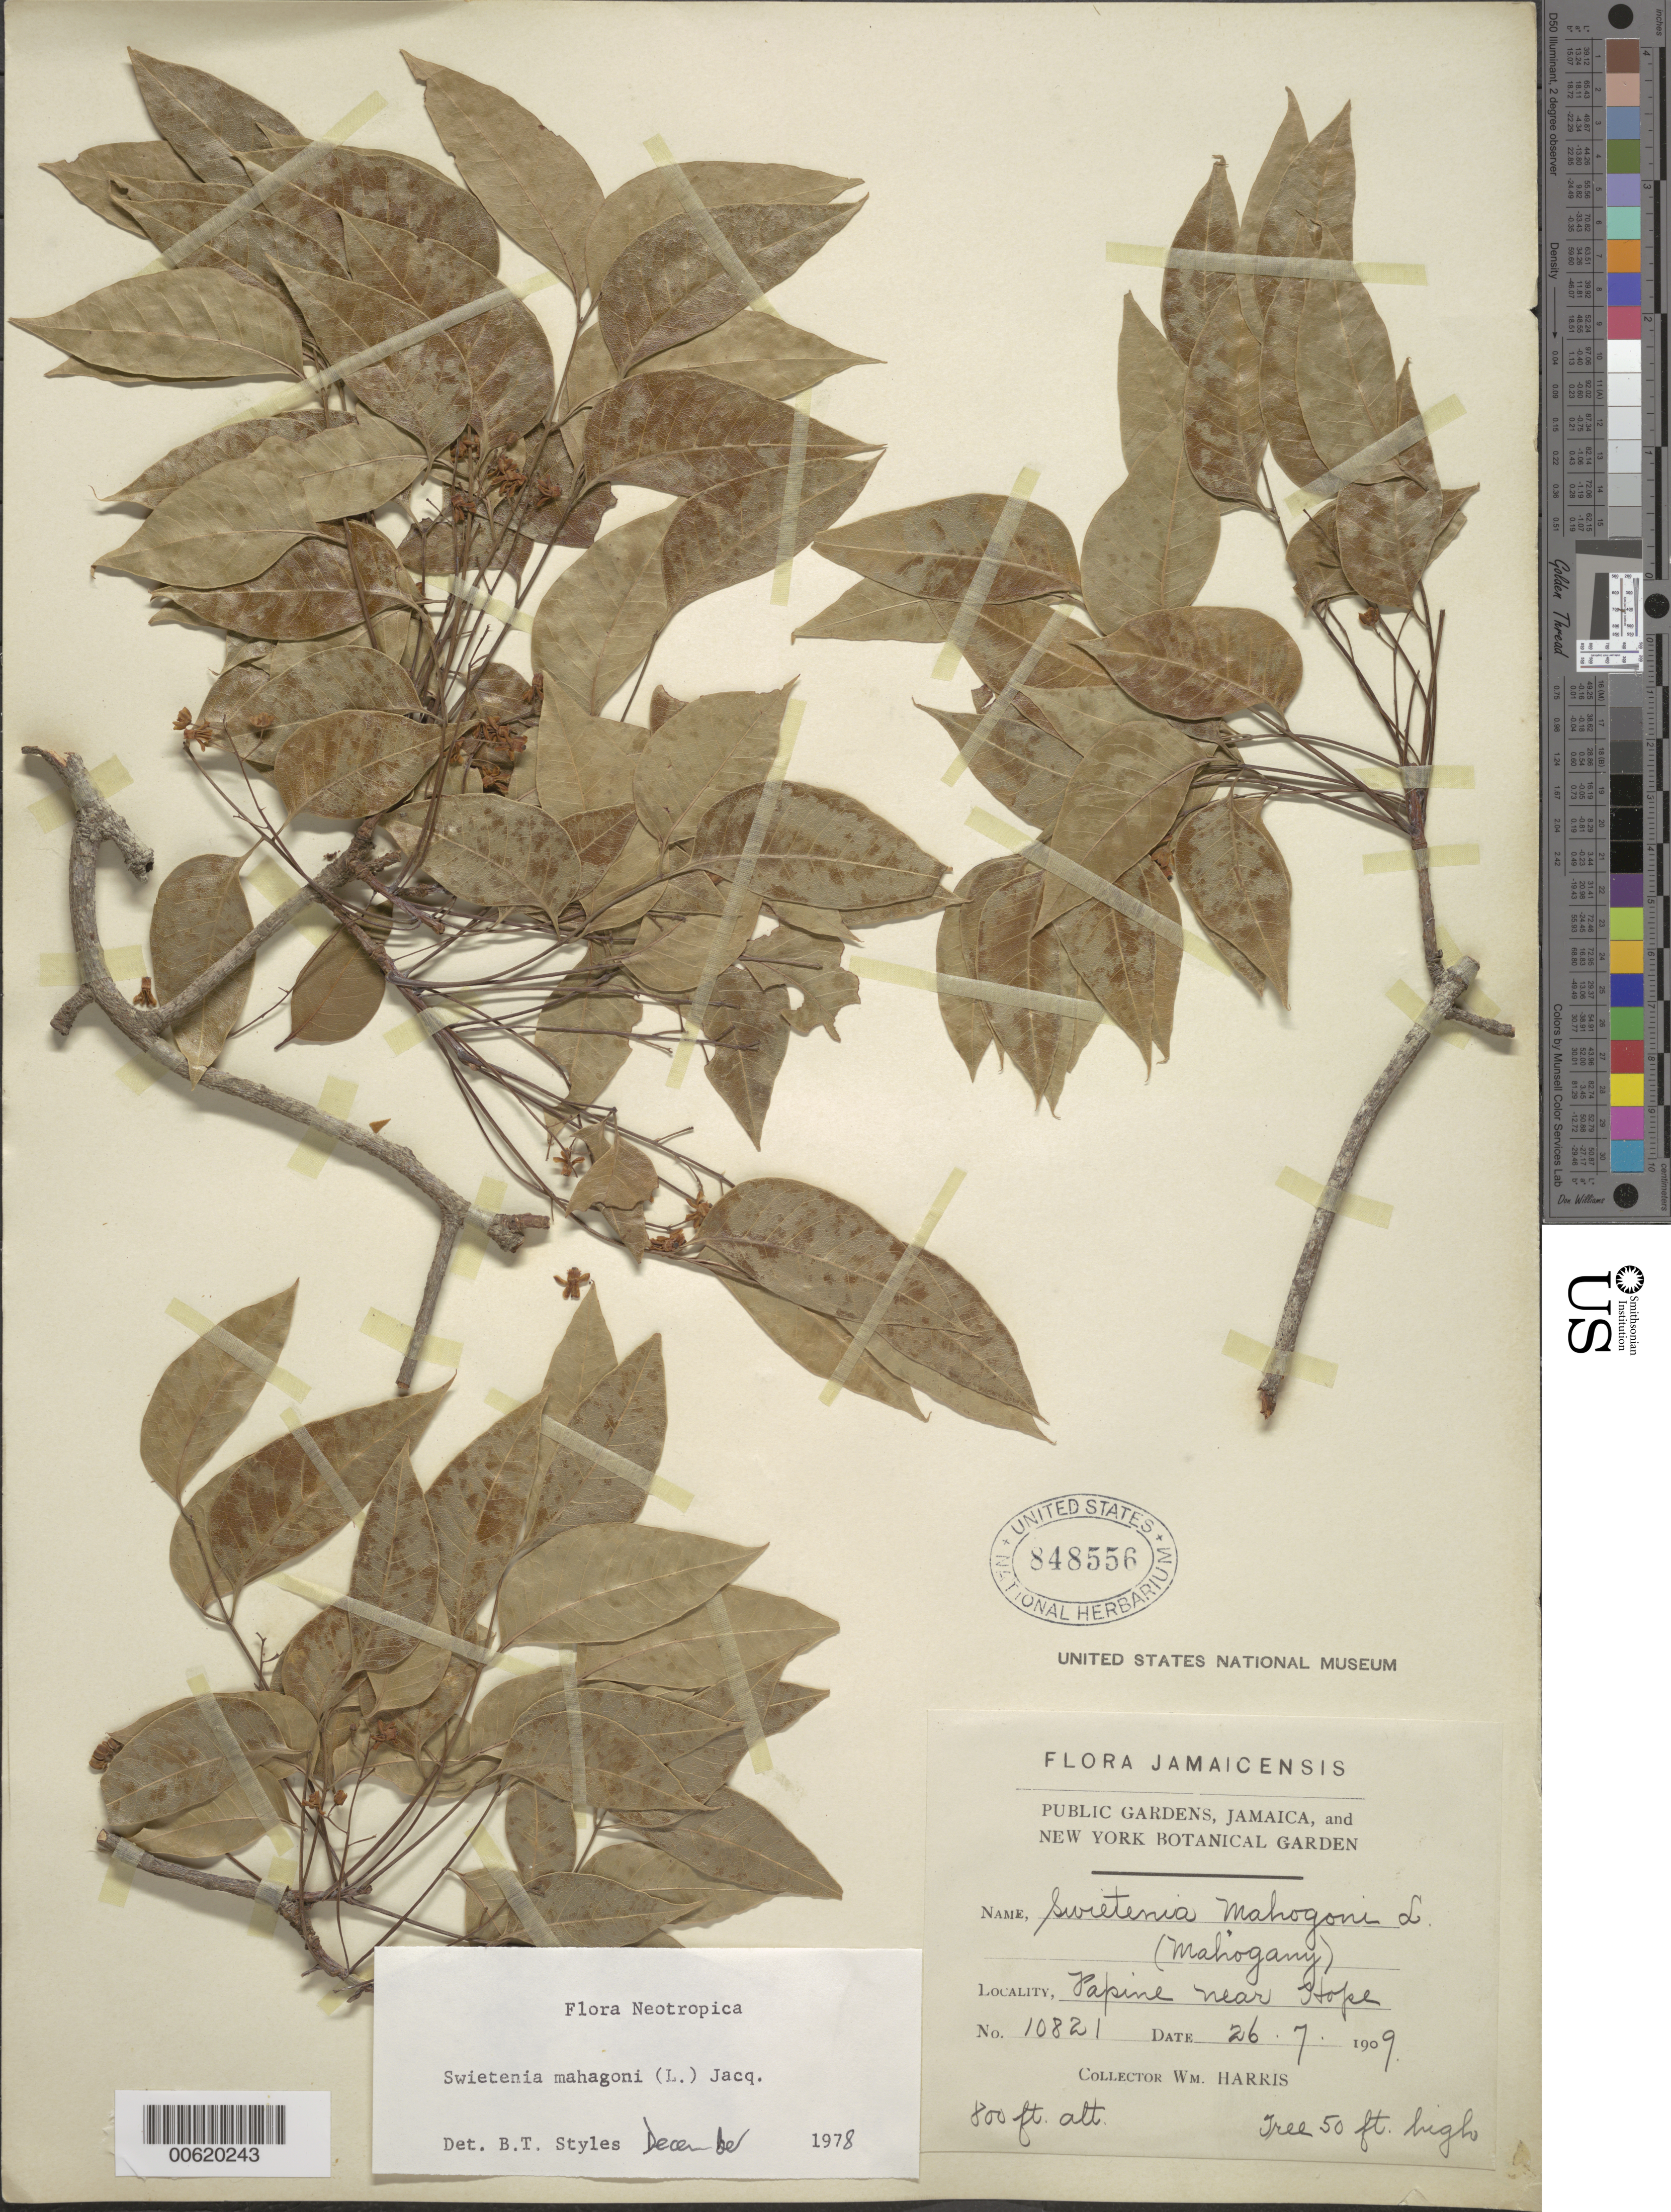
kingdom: Plantae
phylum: Tracheophyta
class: Magnoliopsida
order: Sapindales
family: Meliaceae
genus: Swietenia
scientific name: Swietenia mahagoni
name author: (L.) Jacq.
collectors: W. H. Harris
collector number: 10821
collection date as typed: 26 Jul 1909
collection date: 1909-07-26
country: Jamaica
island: Greater Antilles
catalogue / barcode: US 848556